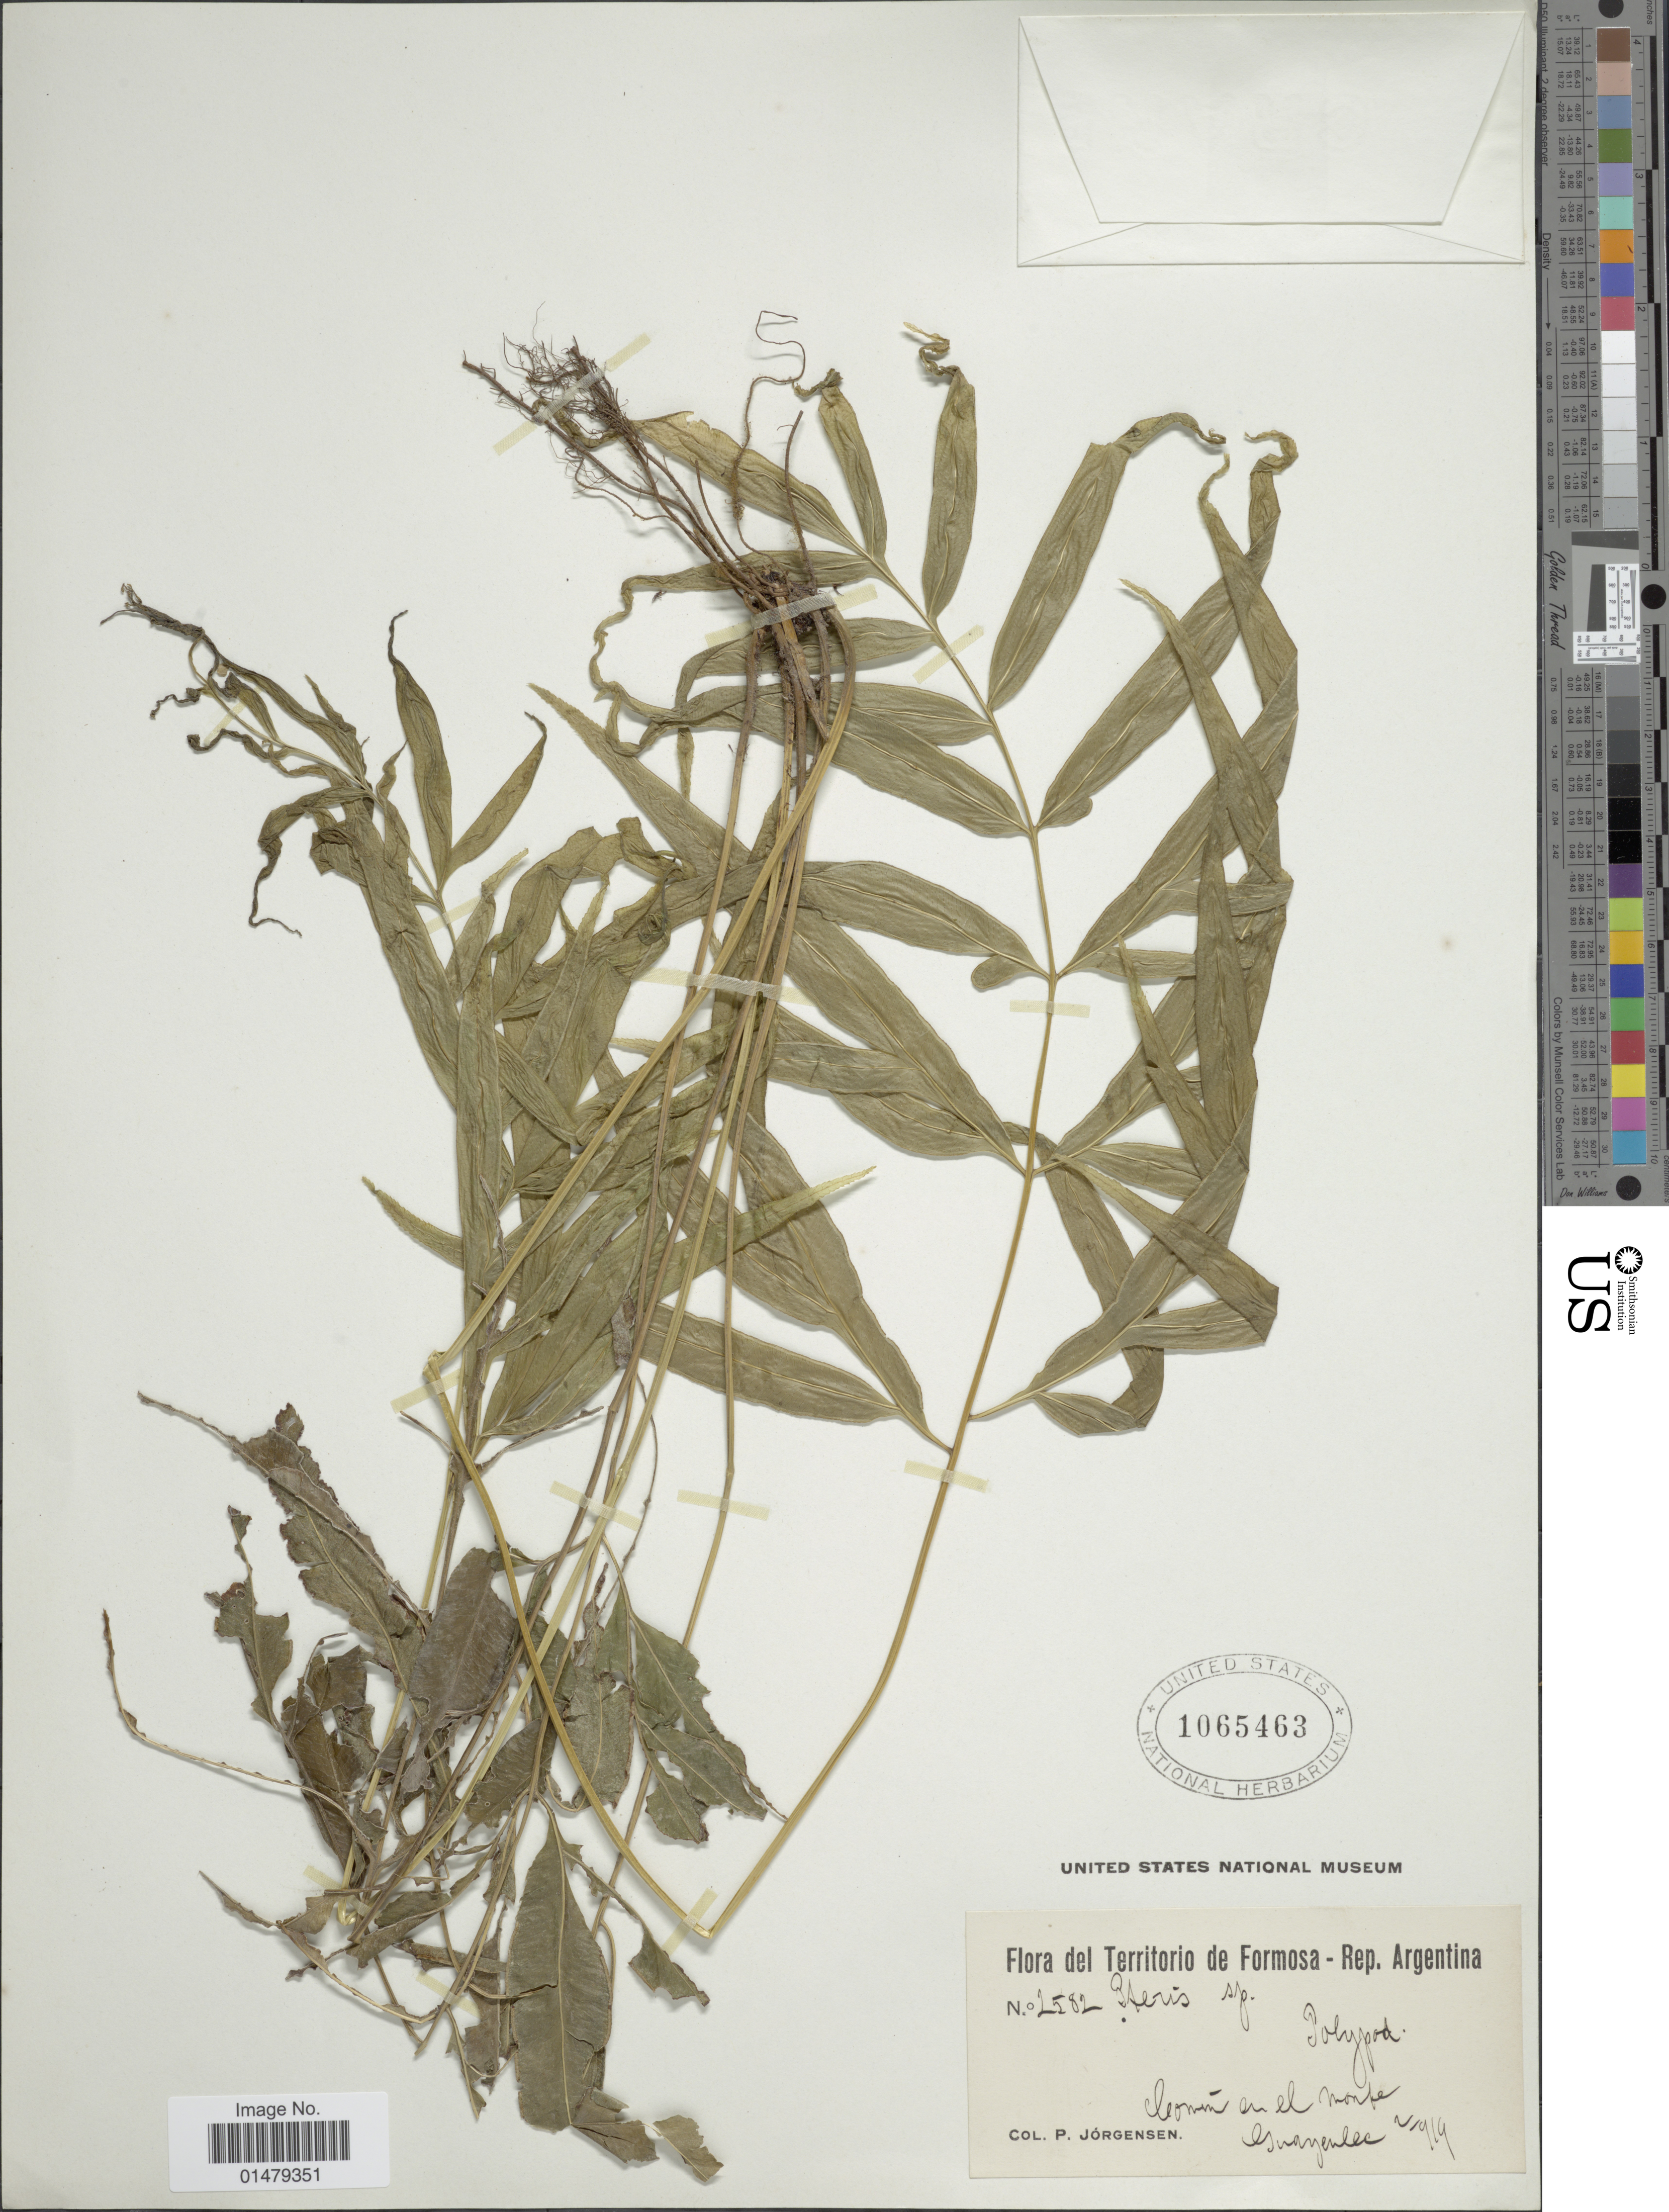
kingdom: Plantae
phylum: Tracheophyta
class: Polypodiopsida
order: Polypodiales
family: Pteridaceae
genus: Pteris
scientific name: Pteris denticulata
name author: Sw.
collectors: P. Jörgensen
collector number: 2582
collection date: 1919-02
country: Argentina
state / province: Formosa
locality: Flora del Territorio de Formosa - Rep. Argentina. Comun en el monte Guaycolec.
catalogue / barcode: US 1065463